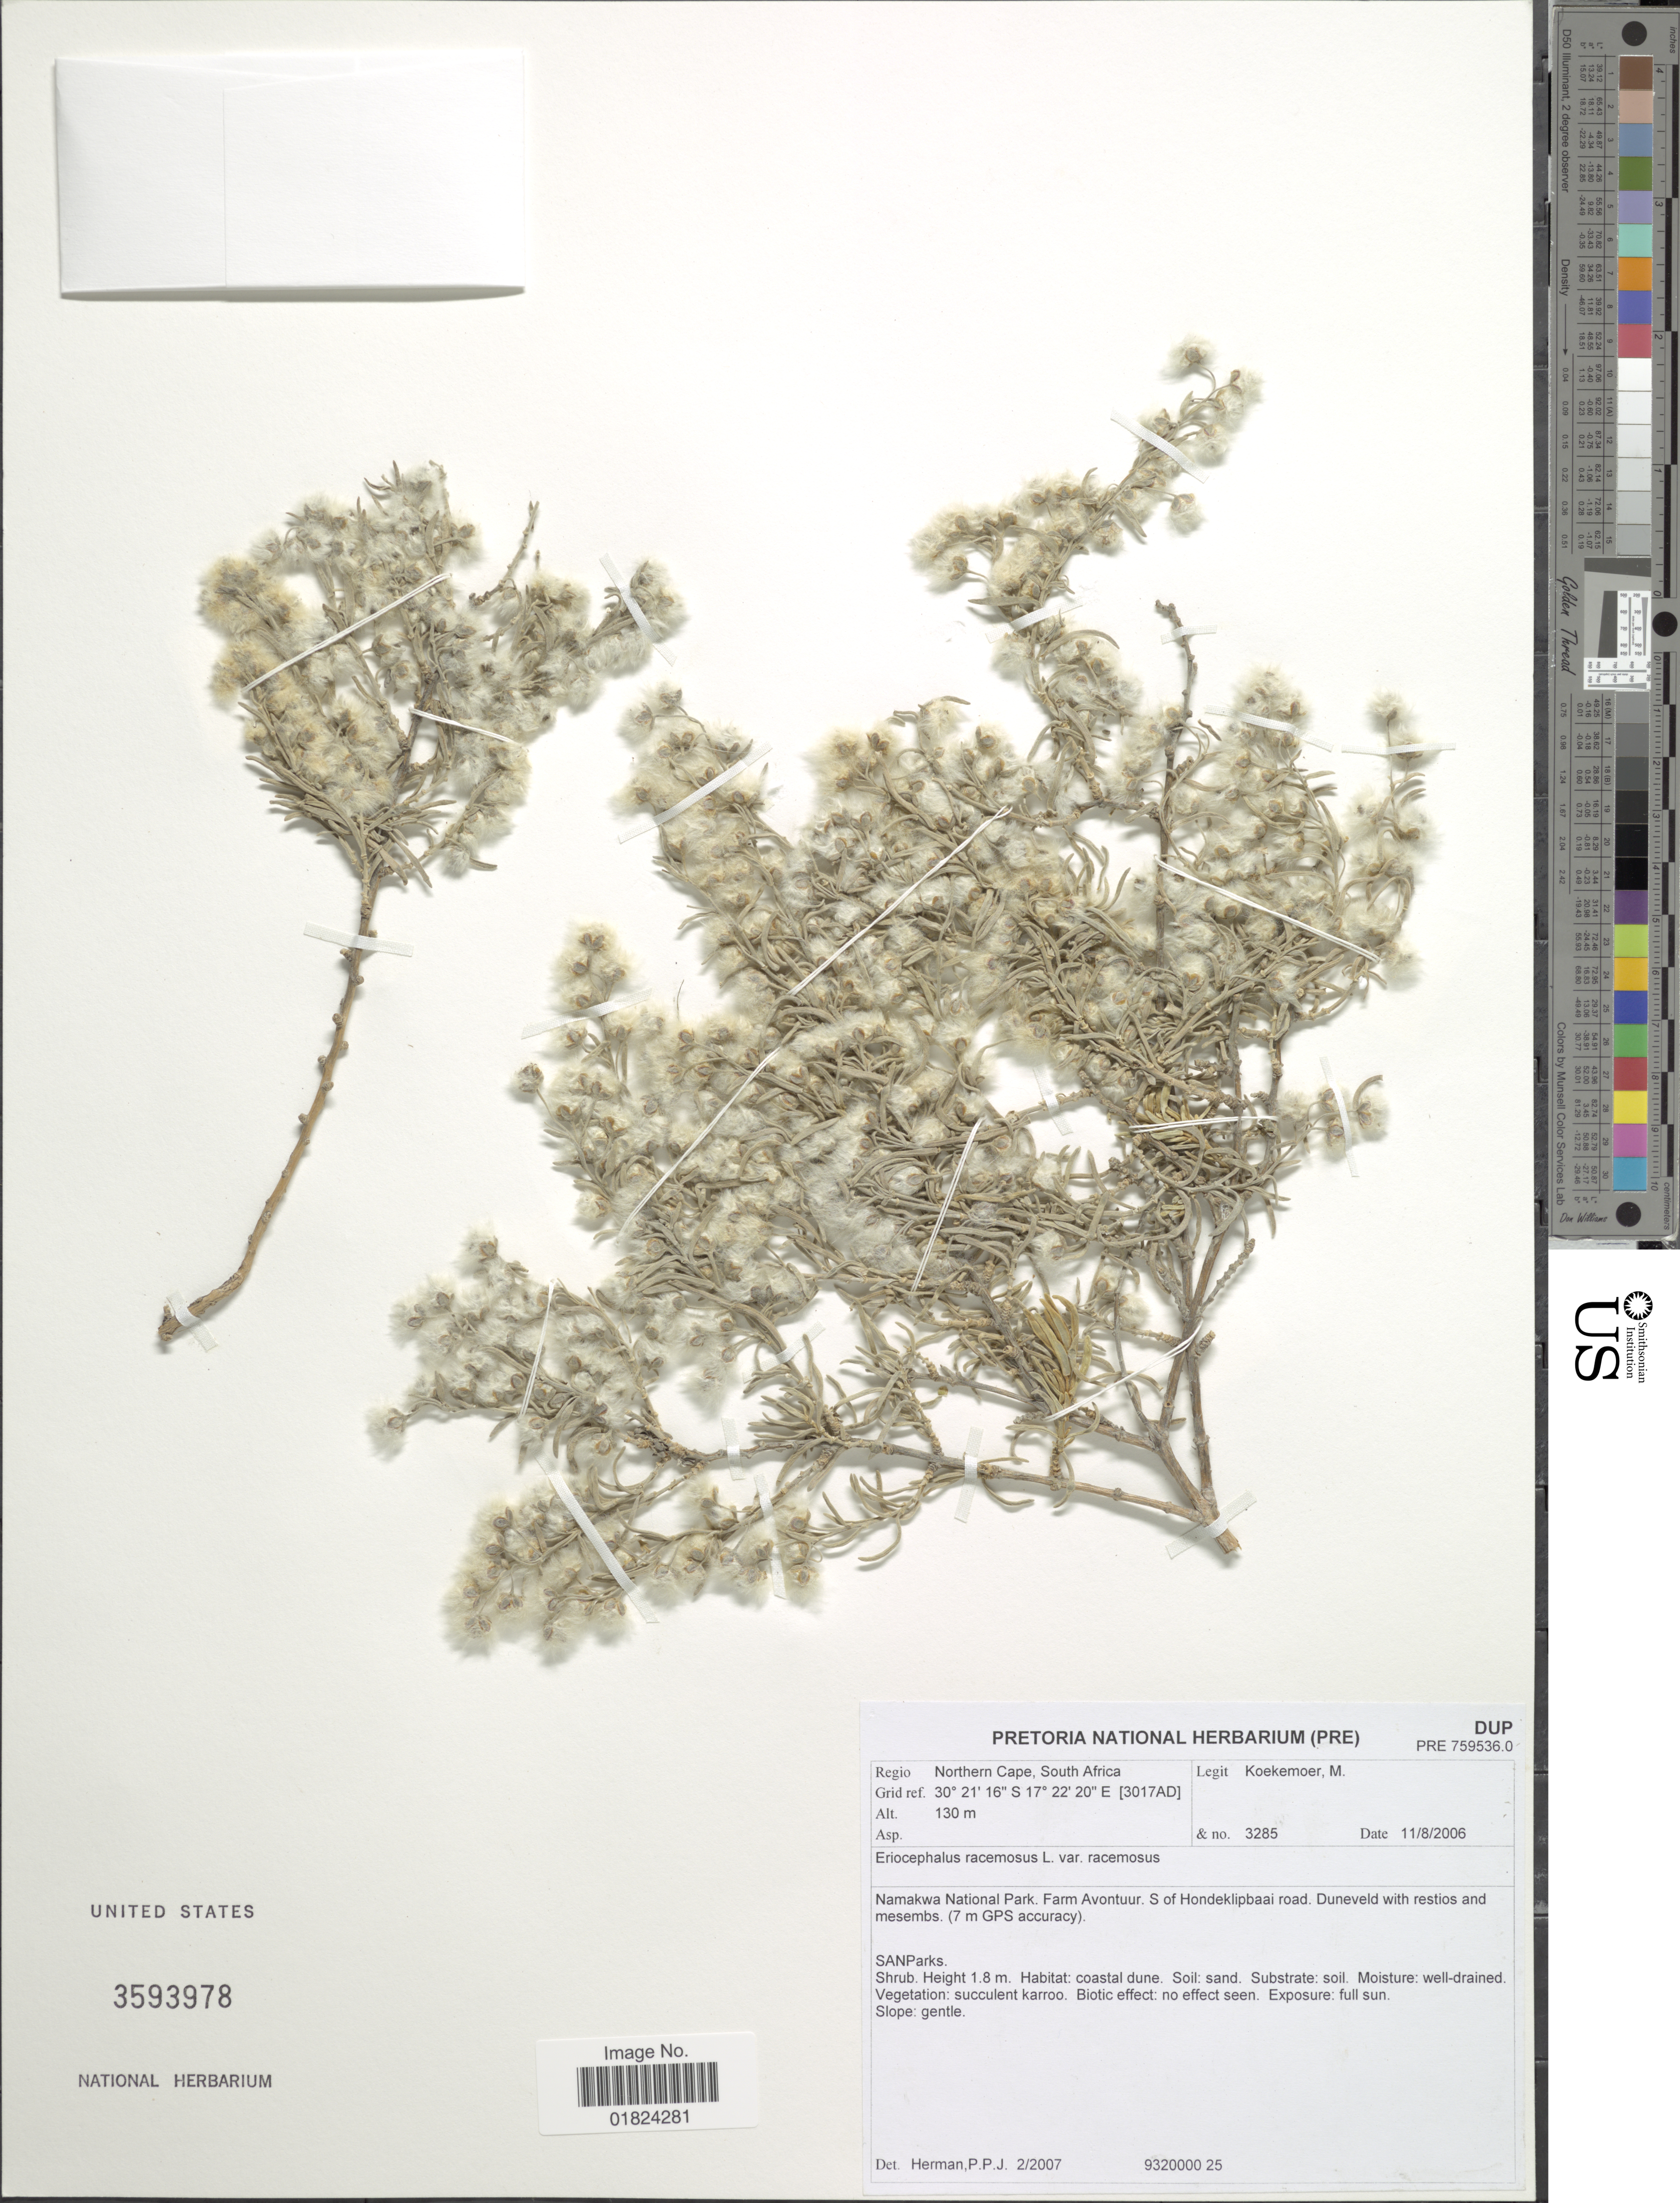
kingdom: Plantae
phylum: Tracheophyta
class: Magnoliopsida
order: Asterales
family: Asteraceae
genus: Eriocephalus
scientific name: Eriocephalus racemosus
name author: L.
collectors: M. Koekemoer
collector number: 3285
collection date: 2006-08-11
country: South Africa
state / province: Northern Cape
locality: Namakwa National Park, Farm Avontuur, S. of Hondeklipbaai road, Duneveld with restios and mesembs (7 m GPS accuracy), SANParks.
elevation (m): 130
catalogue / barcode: US 3593978